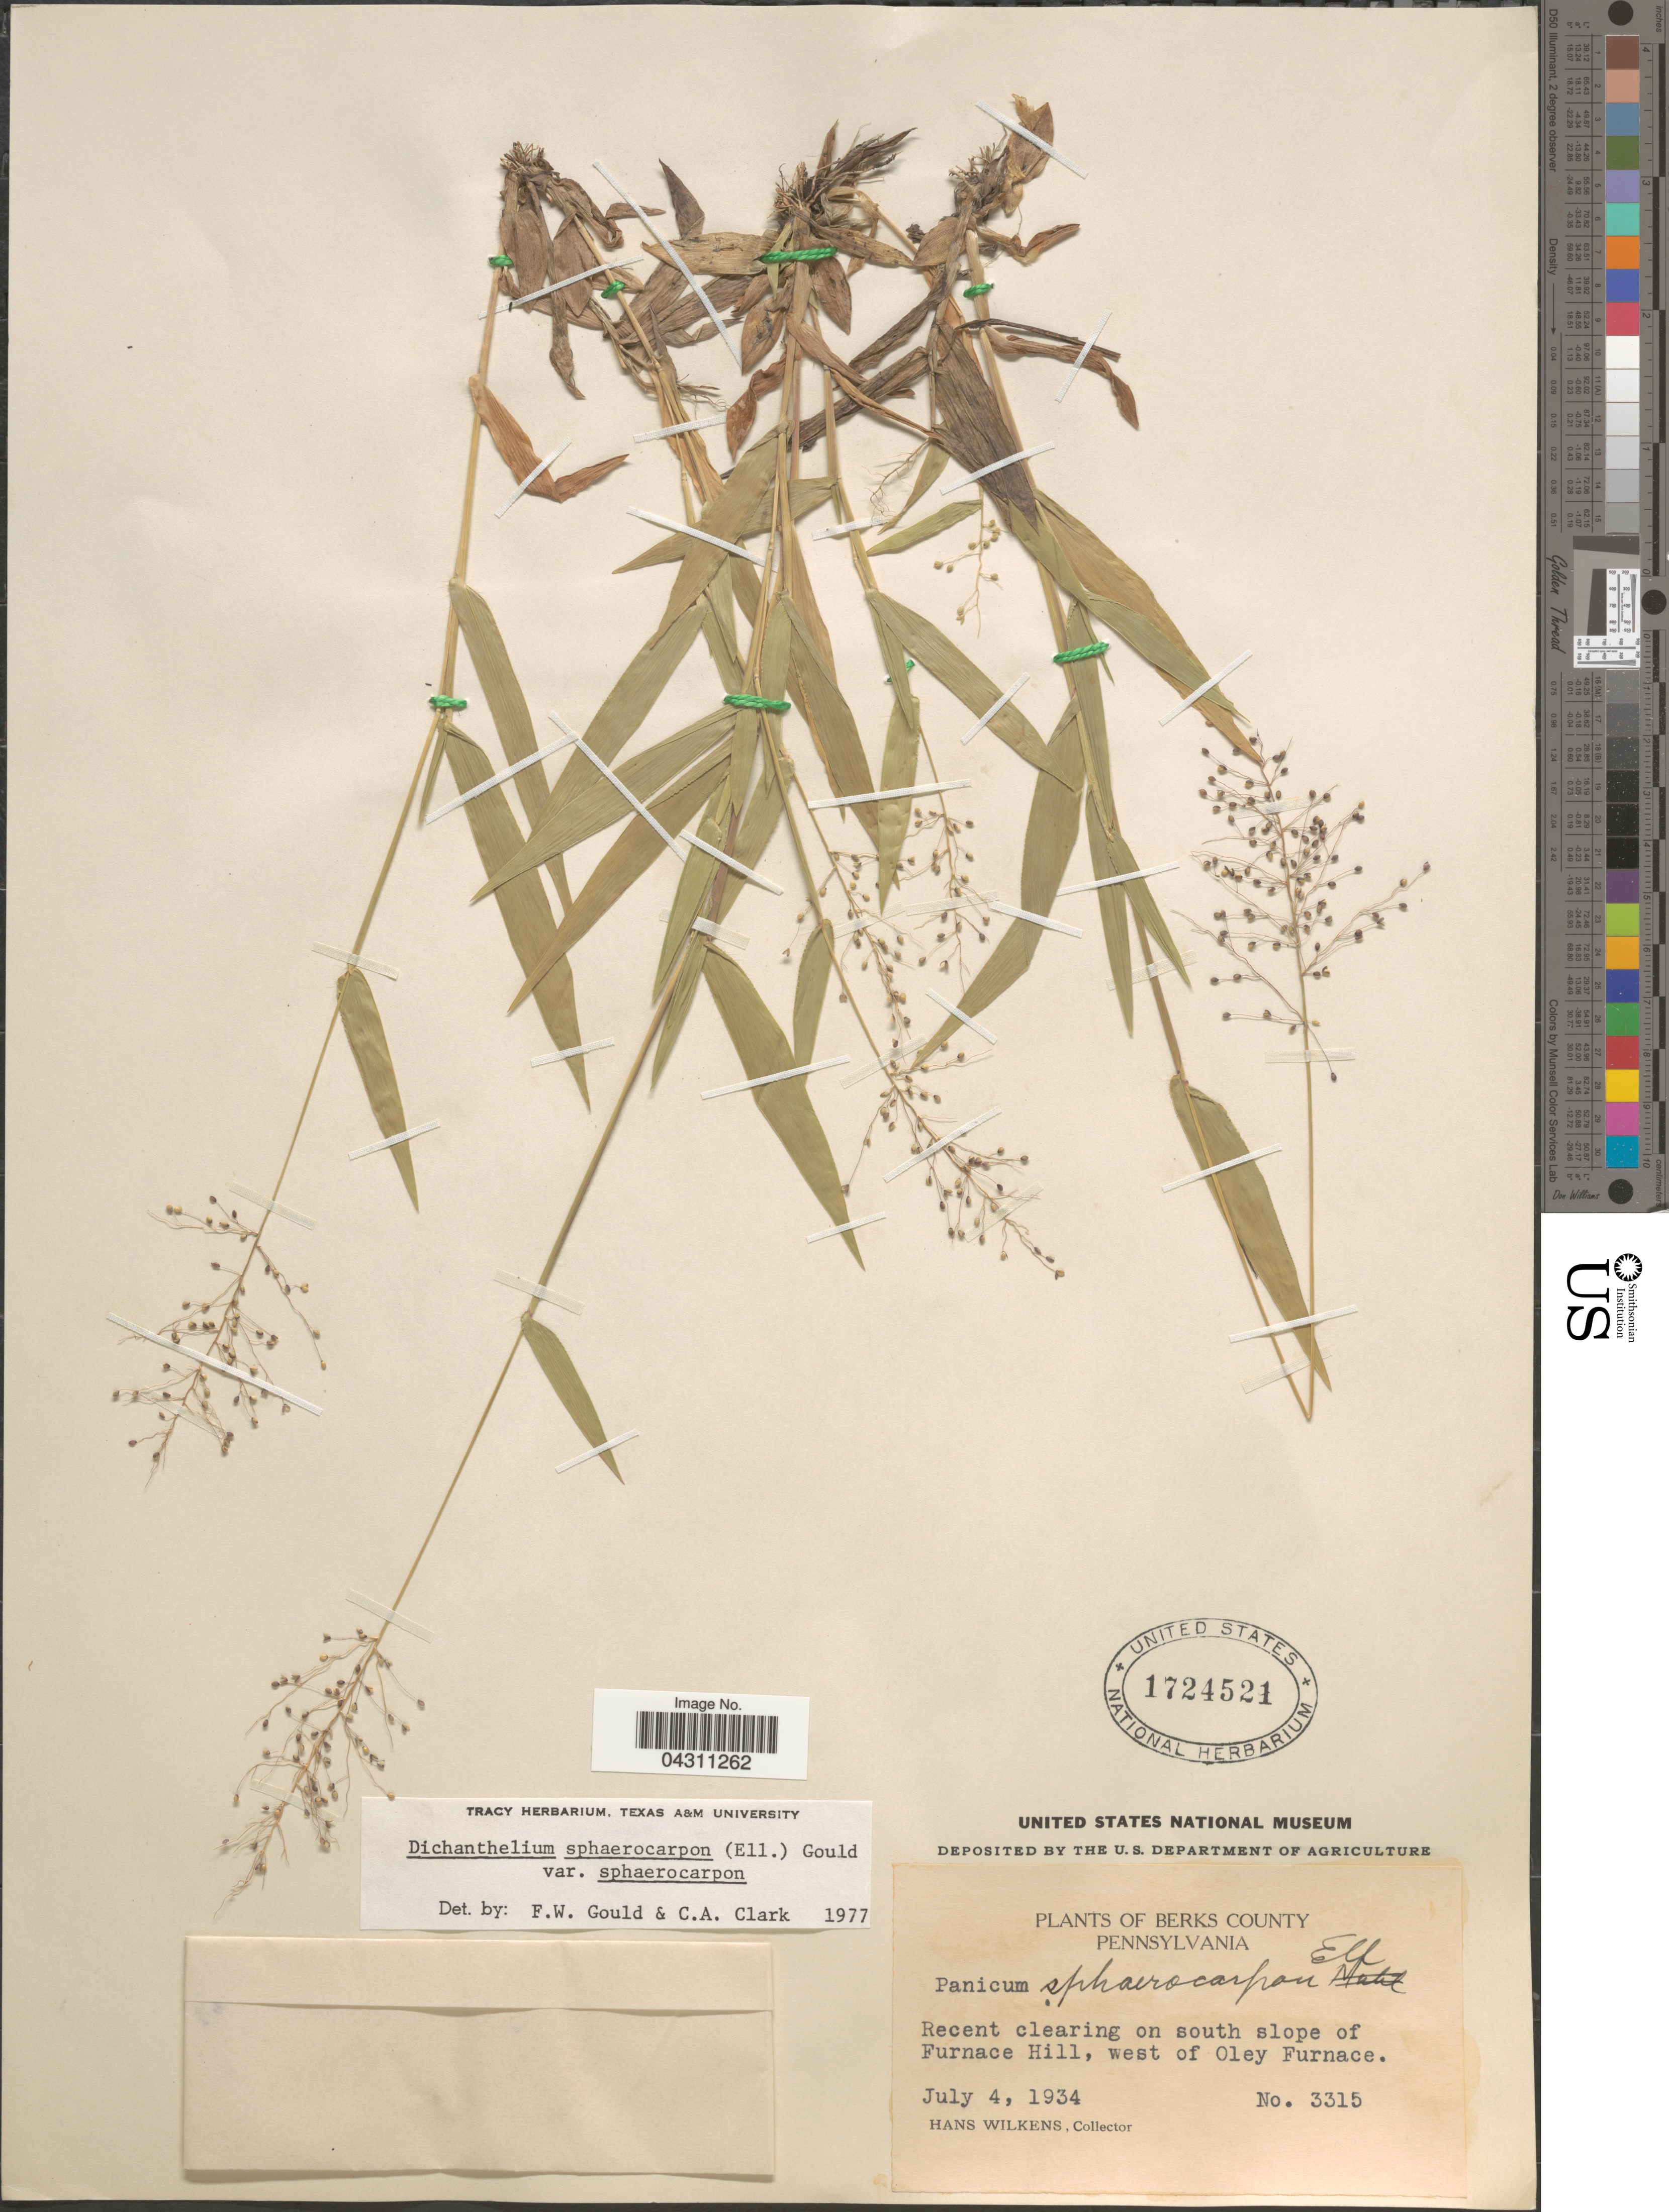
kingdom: Plantae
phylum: Tracheophyta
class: Liliopsida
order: Poales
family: Poaceae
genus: Dichanthelium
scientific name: Dichanthelium sphaerocarpon var. sphaerocarpon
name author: (Elliott) Gould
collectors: H. Wilkens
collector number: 3315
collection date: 1934-07-04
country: United States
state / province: Pennsylvania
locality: Berks County. Recent clearing on south slope of Furnace Hill, west of Oley Furnace.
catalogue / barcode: US 1724521